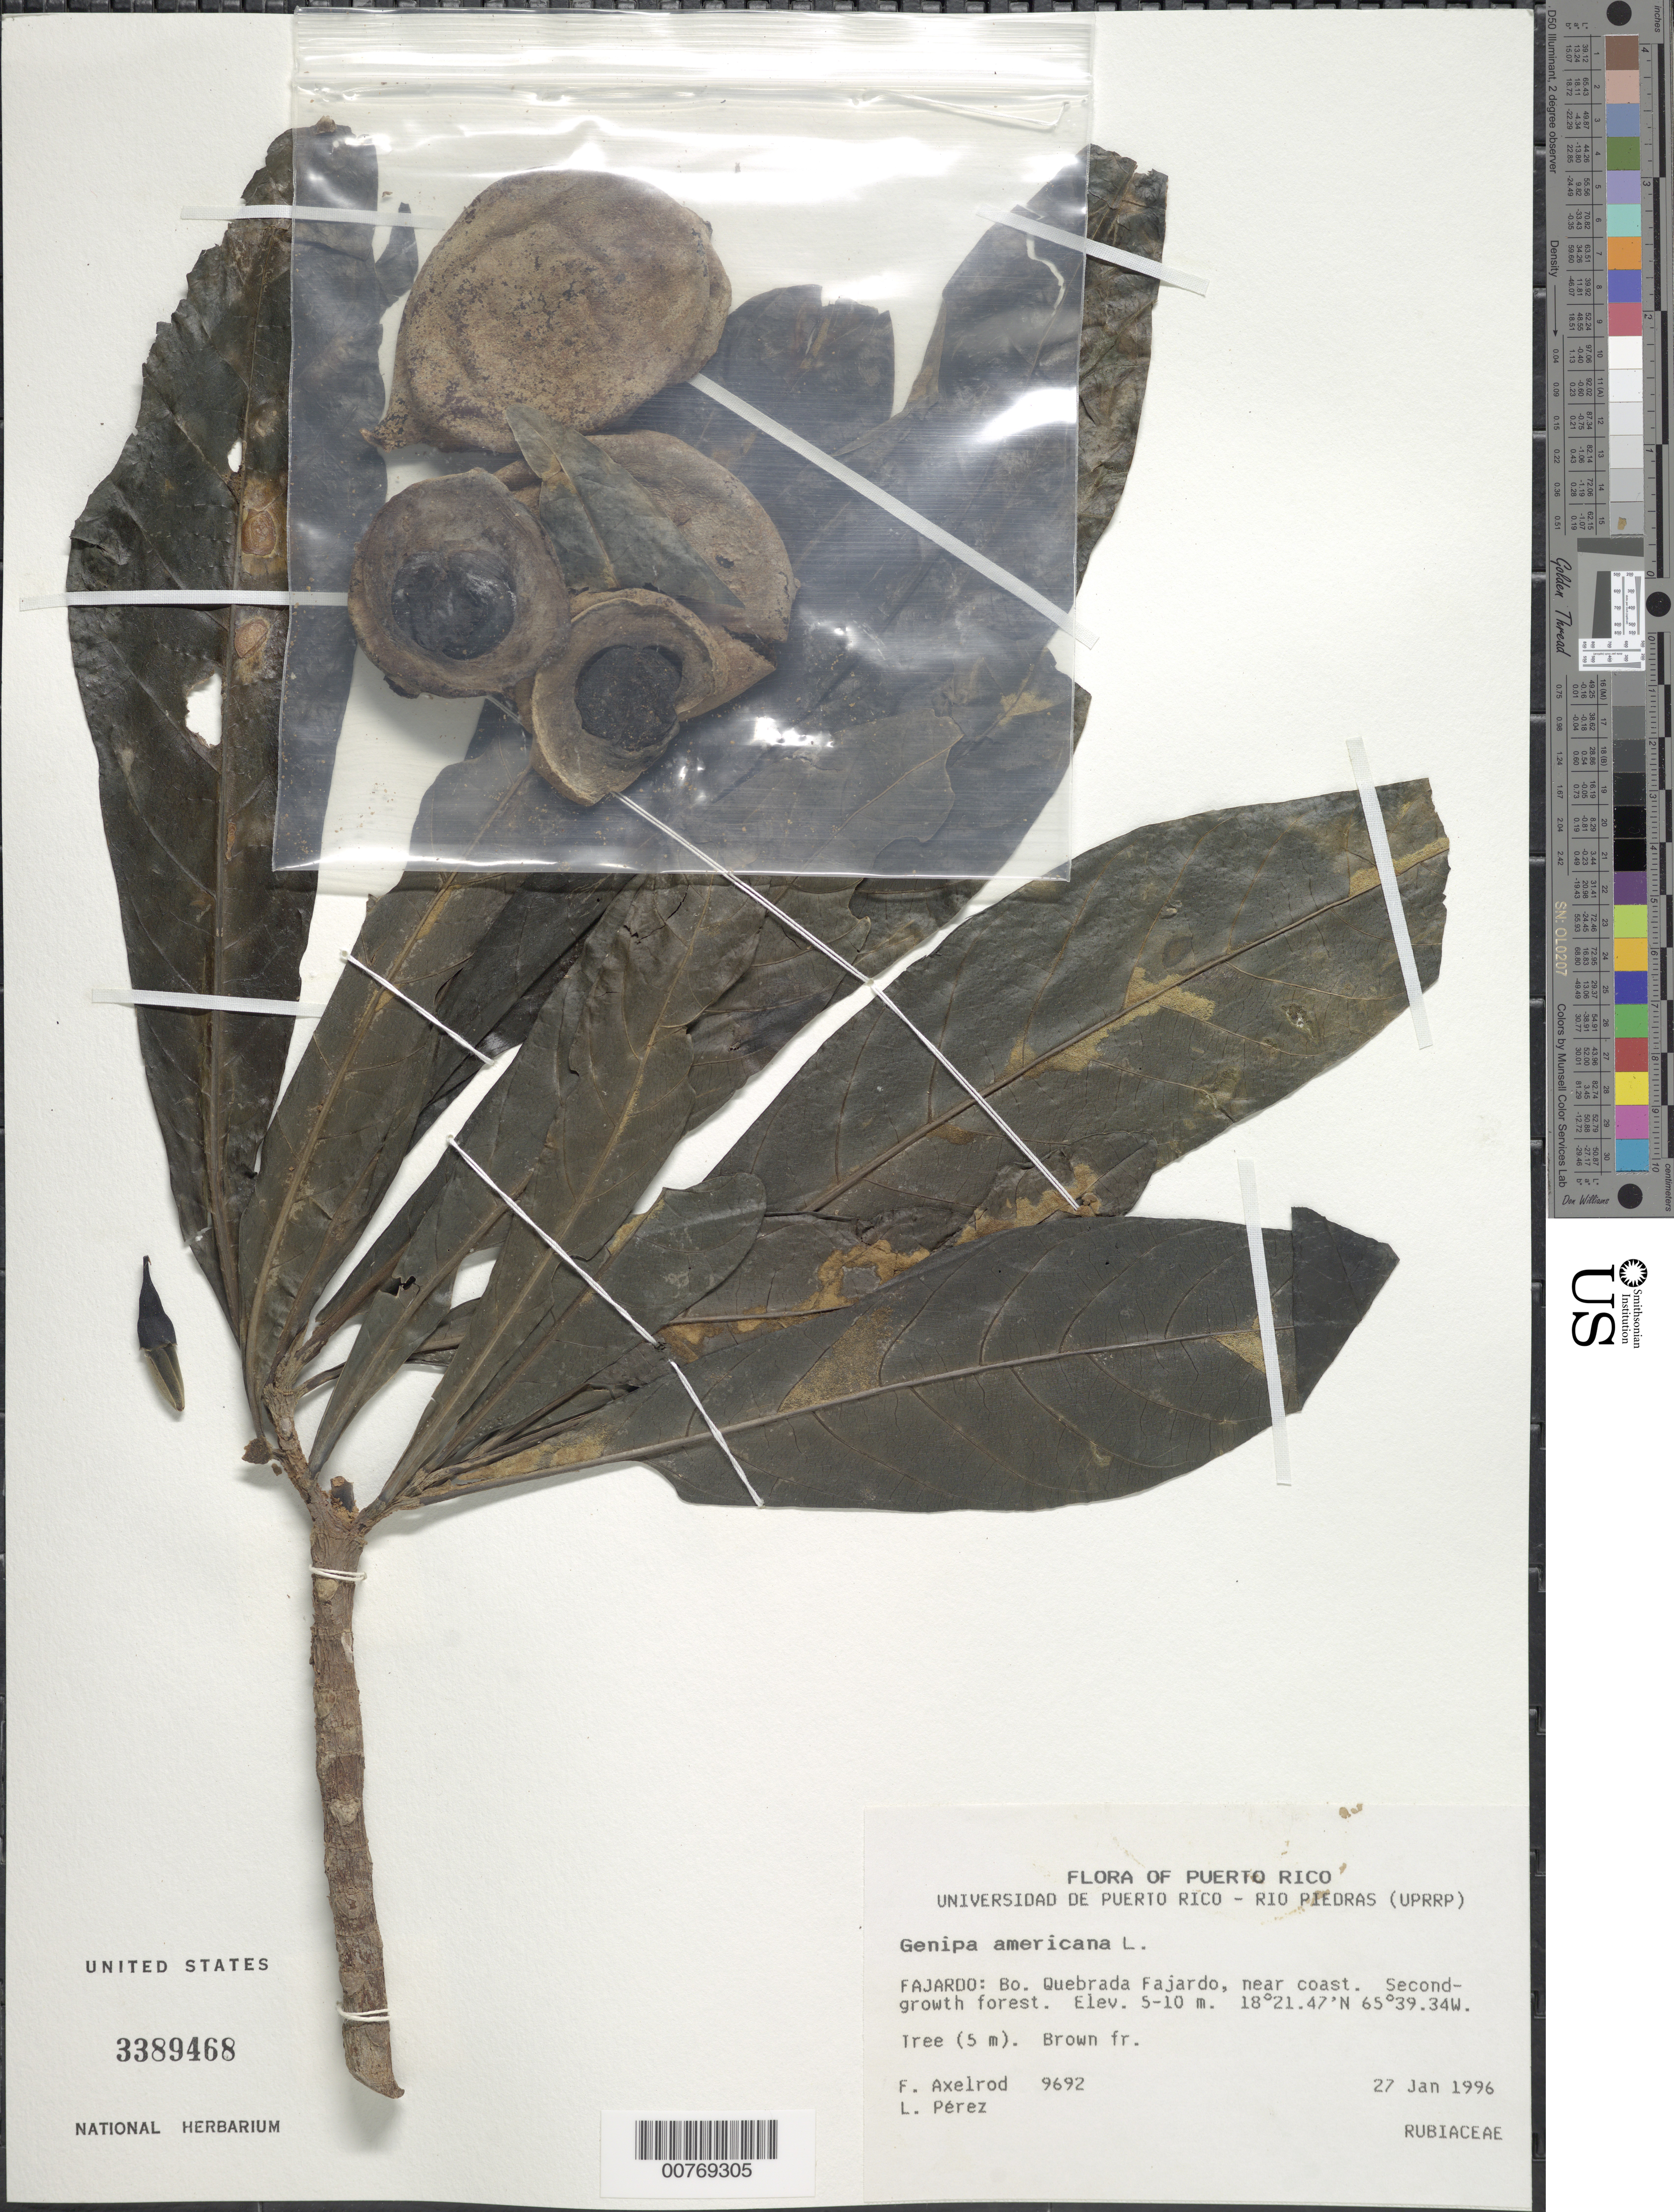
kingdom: Plantae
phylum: Tracheophyta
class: Magnoliopsida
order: Gentianales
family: Rubiaceae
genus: Genipa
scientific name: Genipa americana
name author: L.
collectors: F. S. Axelrod & L. Pérez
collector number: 9692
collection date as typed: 27 Jan 1996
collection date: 1996-01-27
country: Puerto Rico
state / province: Fajardo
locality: Fajardo: Bo. Quebrada Fajardo, near coast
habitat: Second-growth forest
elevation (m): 5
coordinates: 18.36305556, -65.65944444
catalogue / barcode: US 3389468